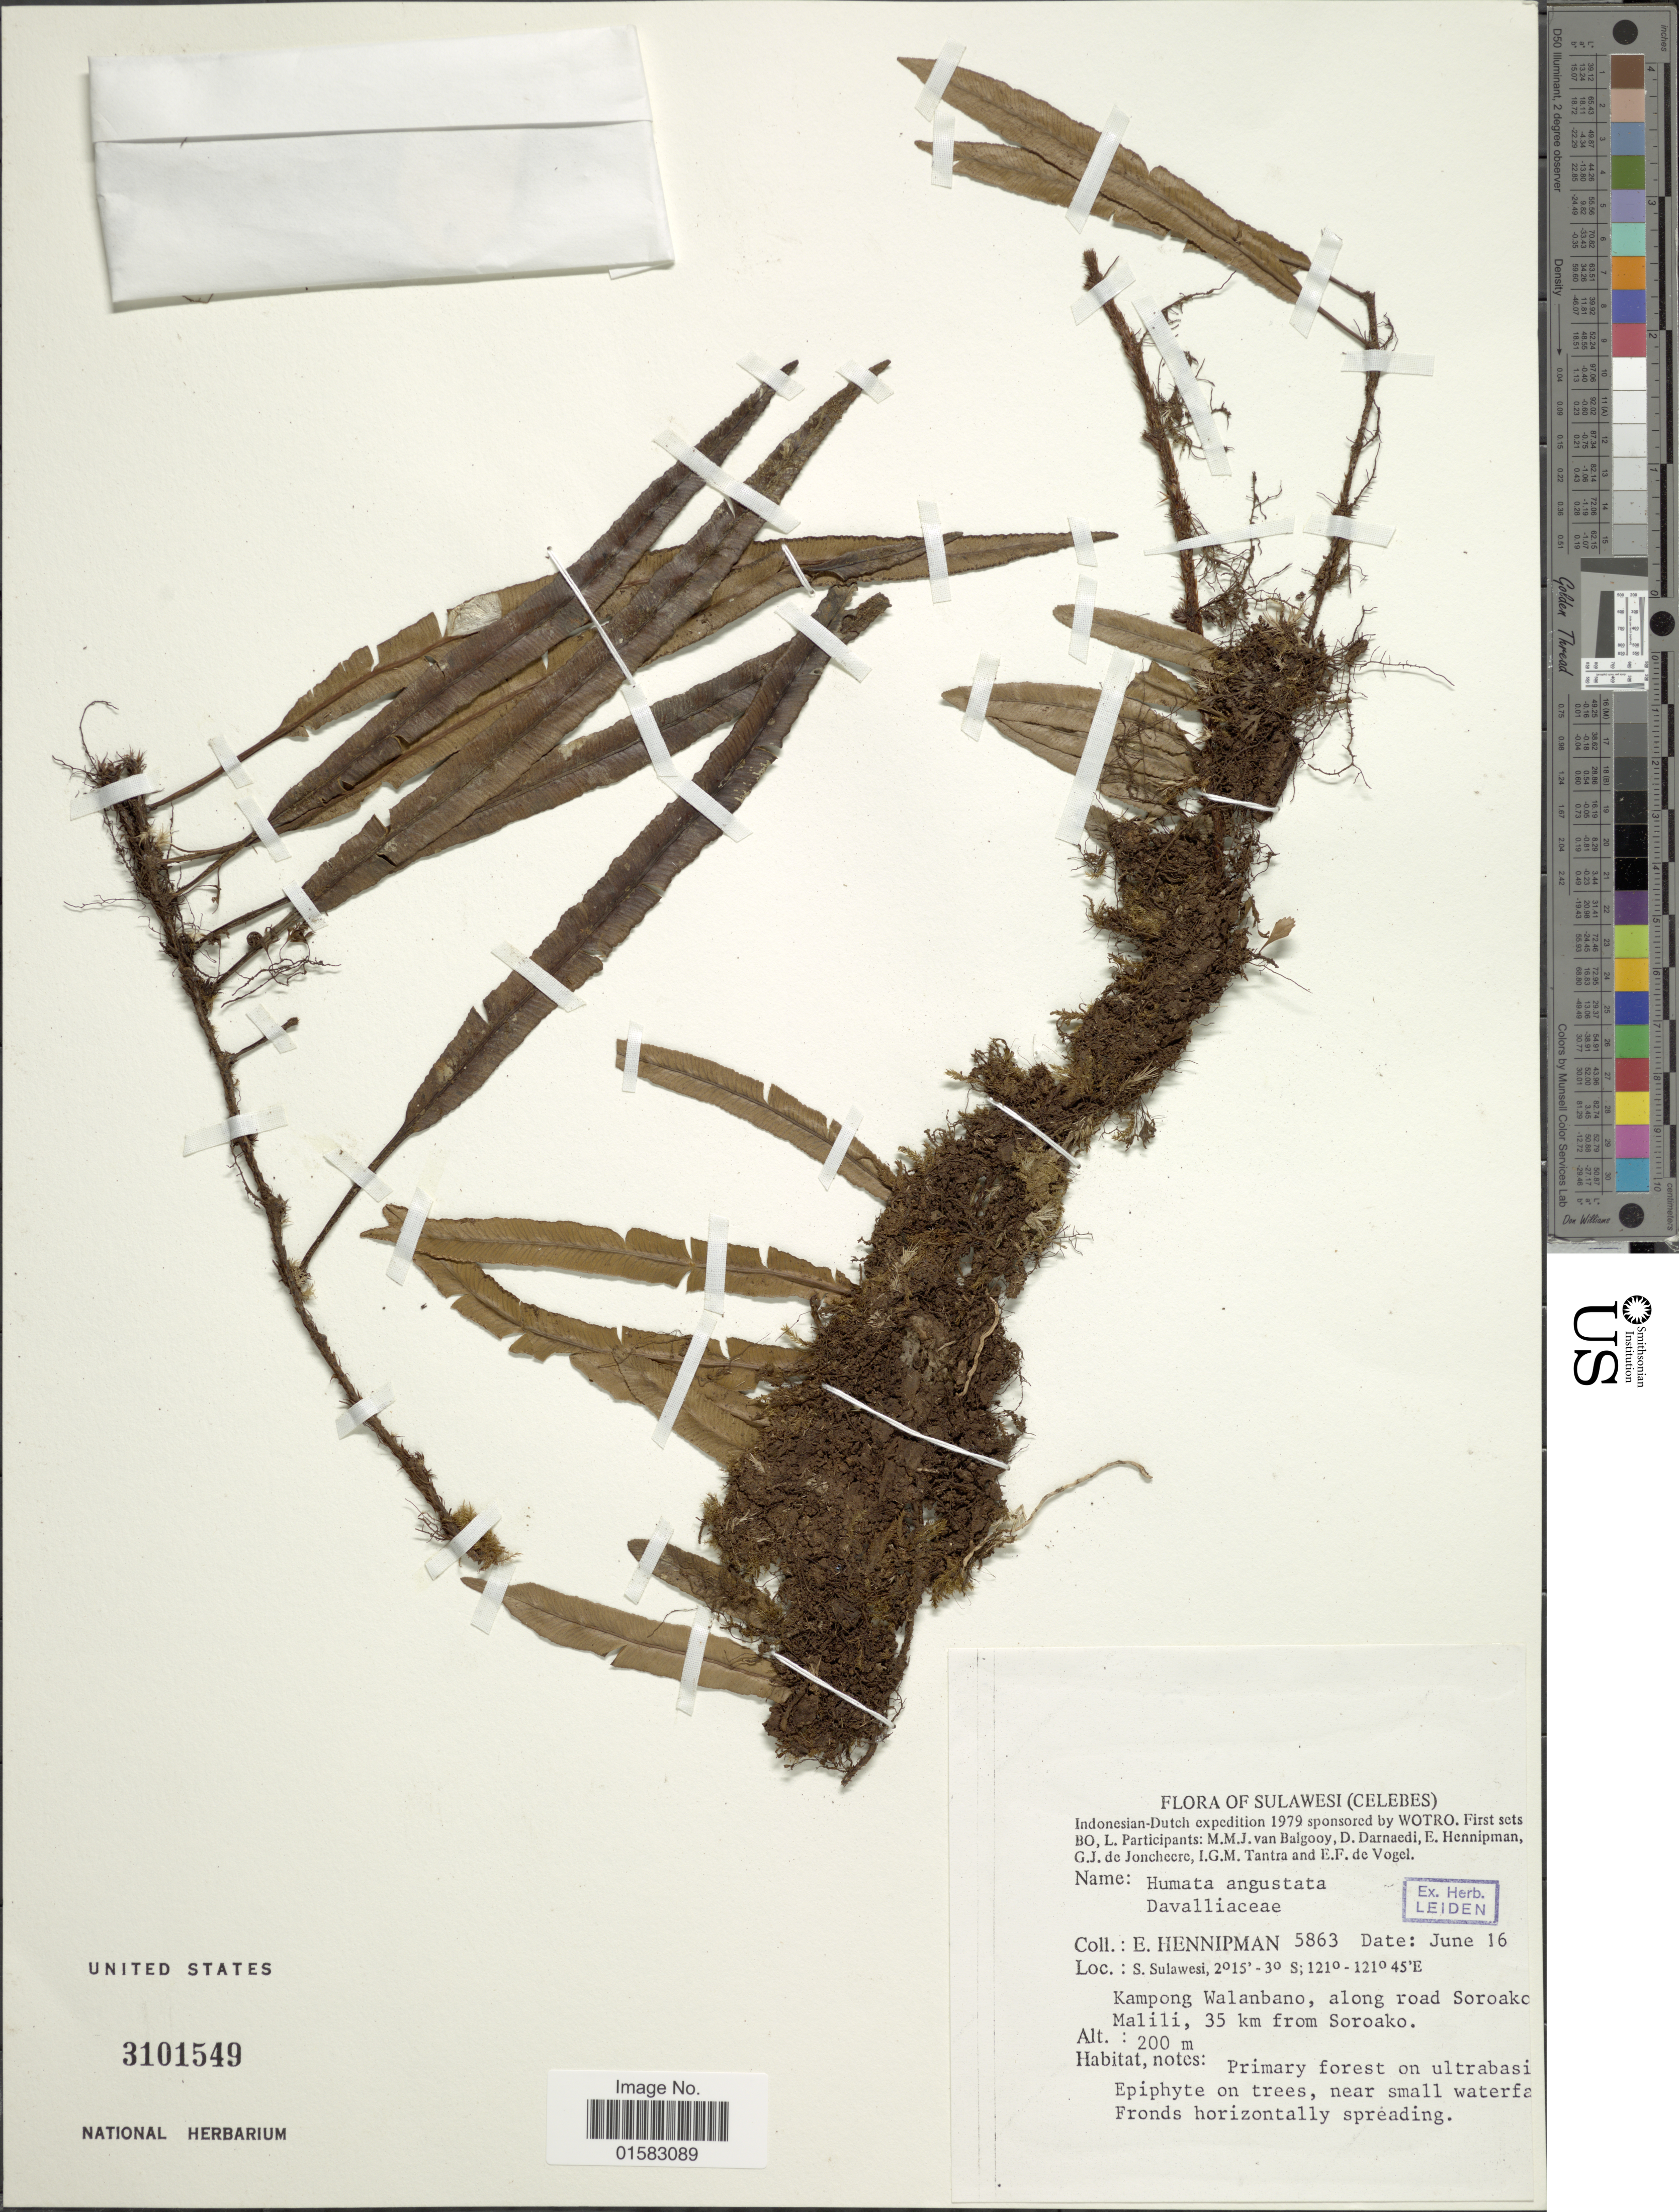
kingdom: Plantae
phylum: Tracheophyta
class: Polypodiopsida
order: Polypodiales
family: Davalliaceae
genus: Davallia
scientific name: Davallia angustata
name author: Wall.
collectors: E. Hennipman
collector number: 5863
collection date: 1979-06-16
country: Indonesia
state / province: Sulawesi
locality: Celebes, S. Sulawesi, Kampong Walanbano, along road Soroako Malili, 35 km from Soroako, Indonesian-Dutch expedition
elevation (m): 200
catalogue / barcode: US 3101549